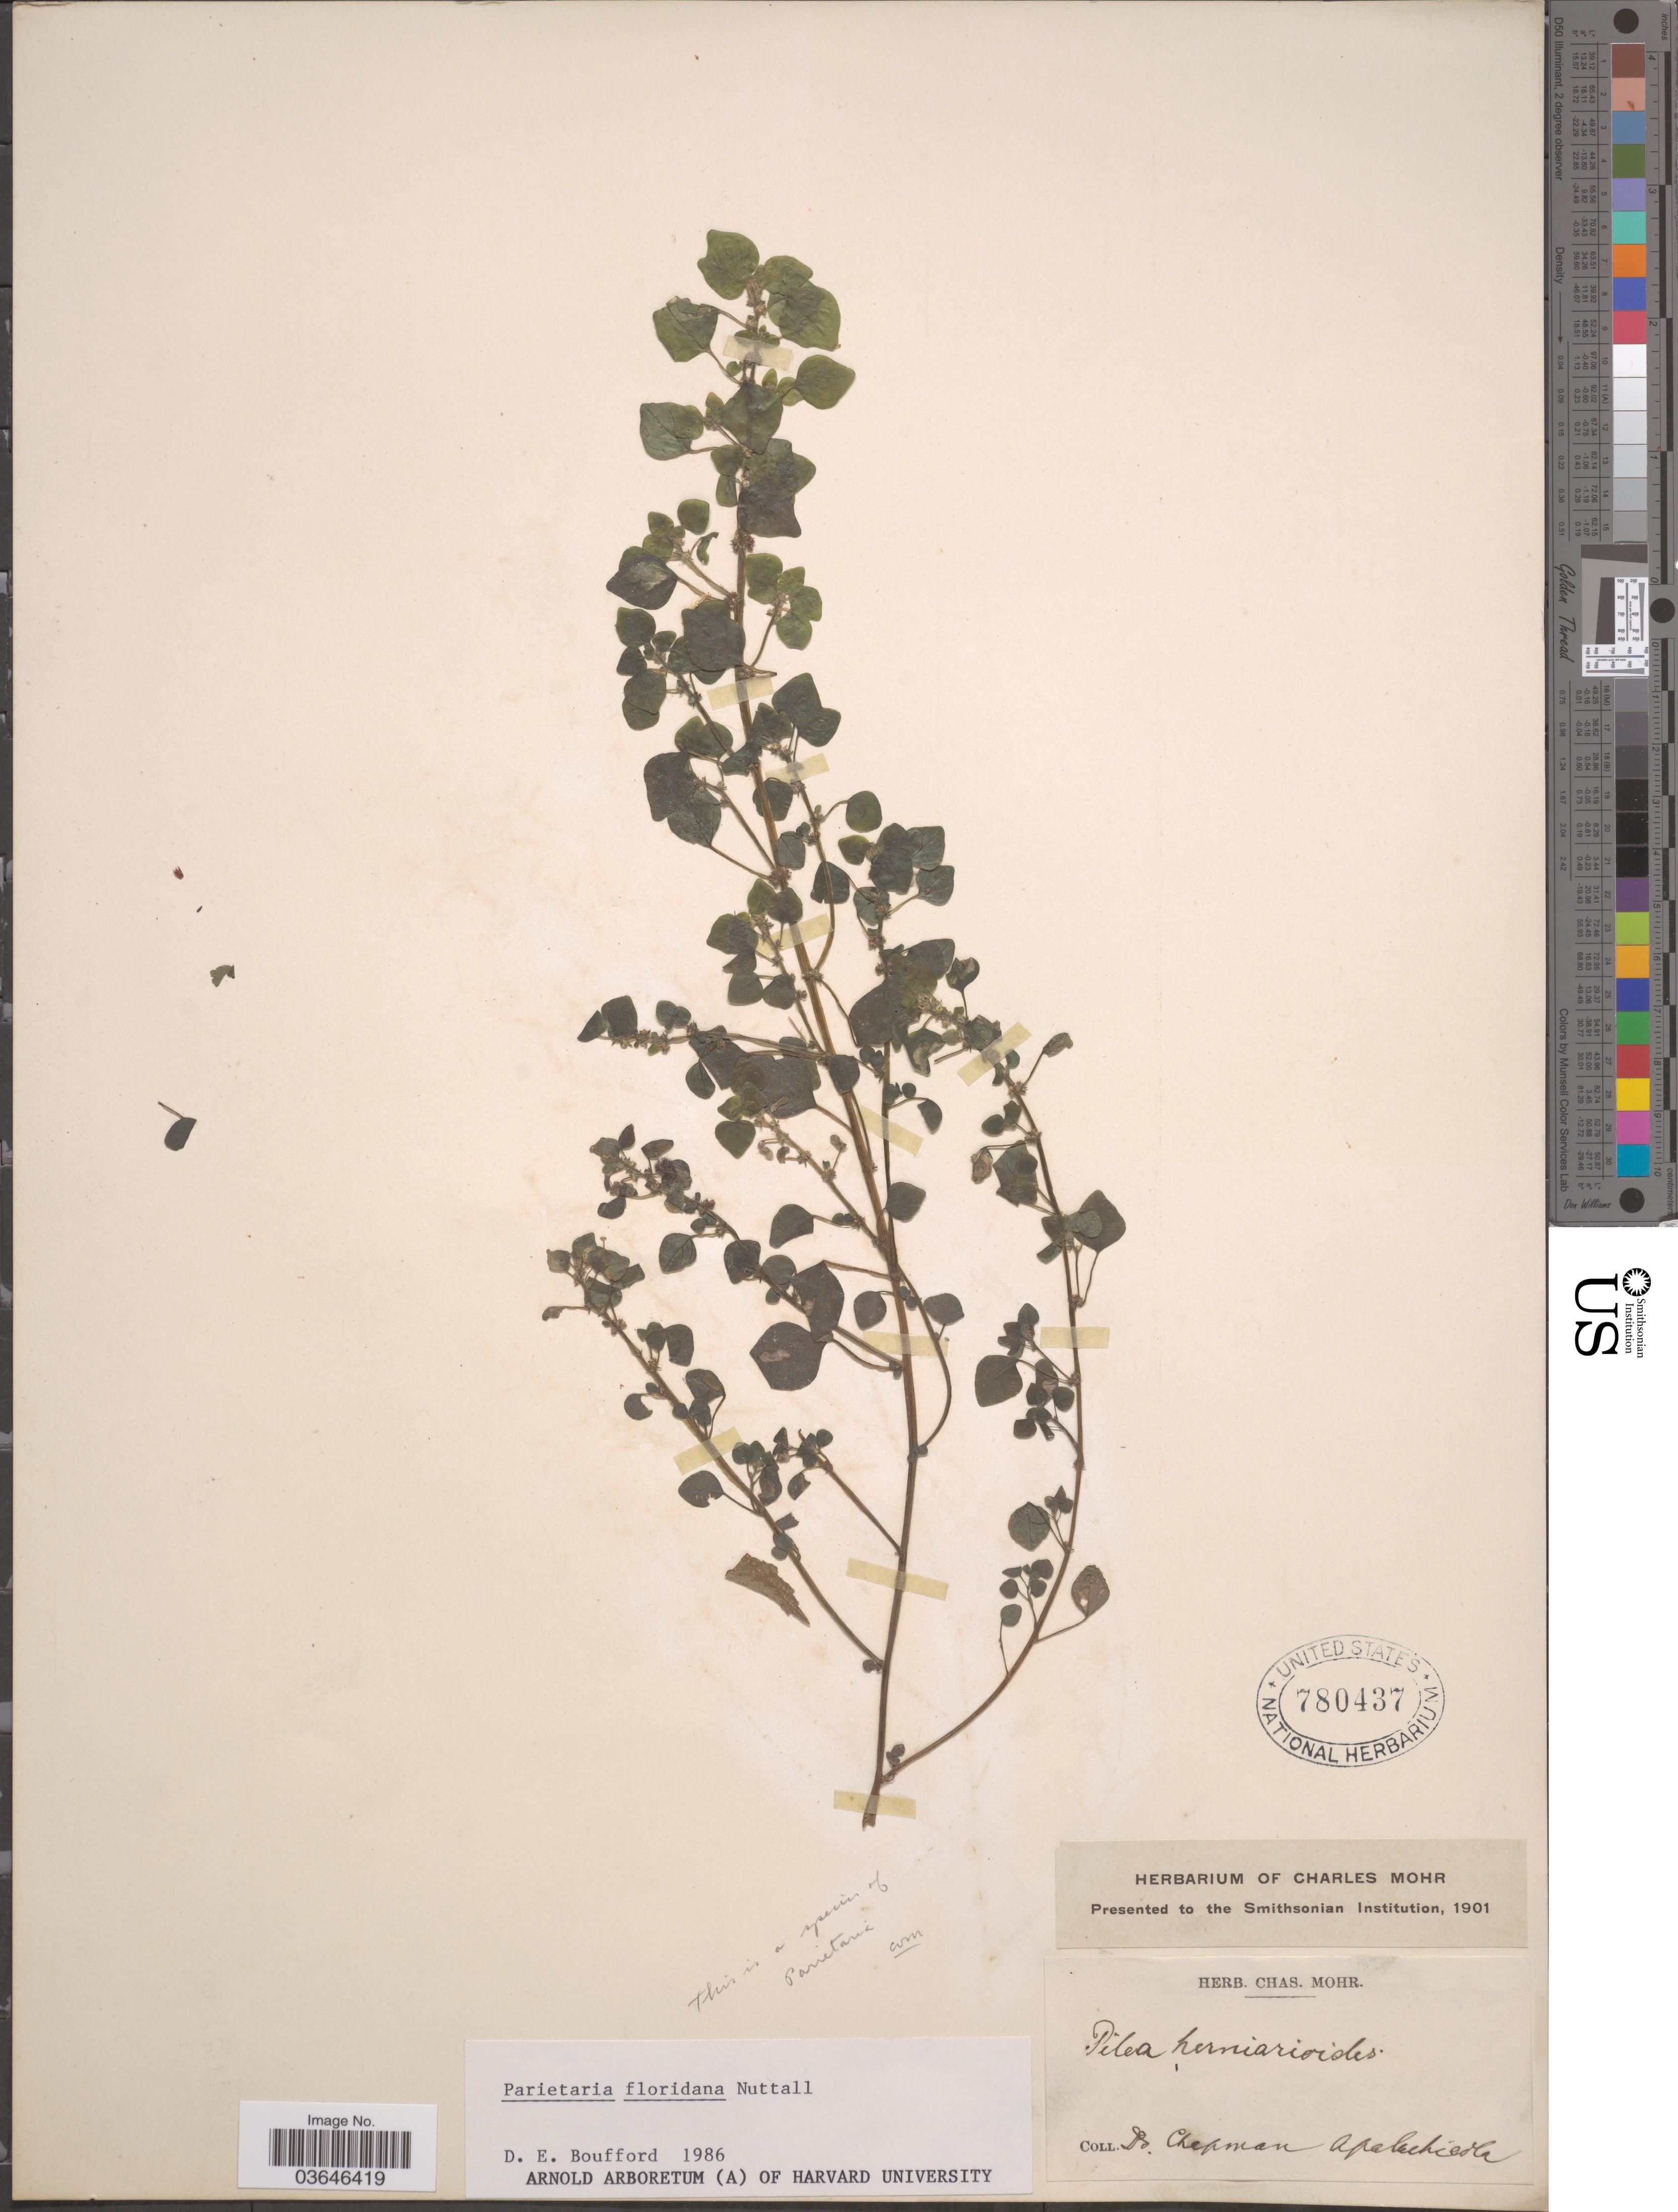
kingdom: Plantae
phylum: Tracheophyta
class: Magnoliopsida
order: Rosales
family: Urticaceae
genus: Parietaria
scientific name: Parietaria floridana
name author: Nutt.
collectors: A. Chapman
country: United States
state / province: Florida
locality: Apalachicola.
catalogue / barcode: US 780437